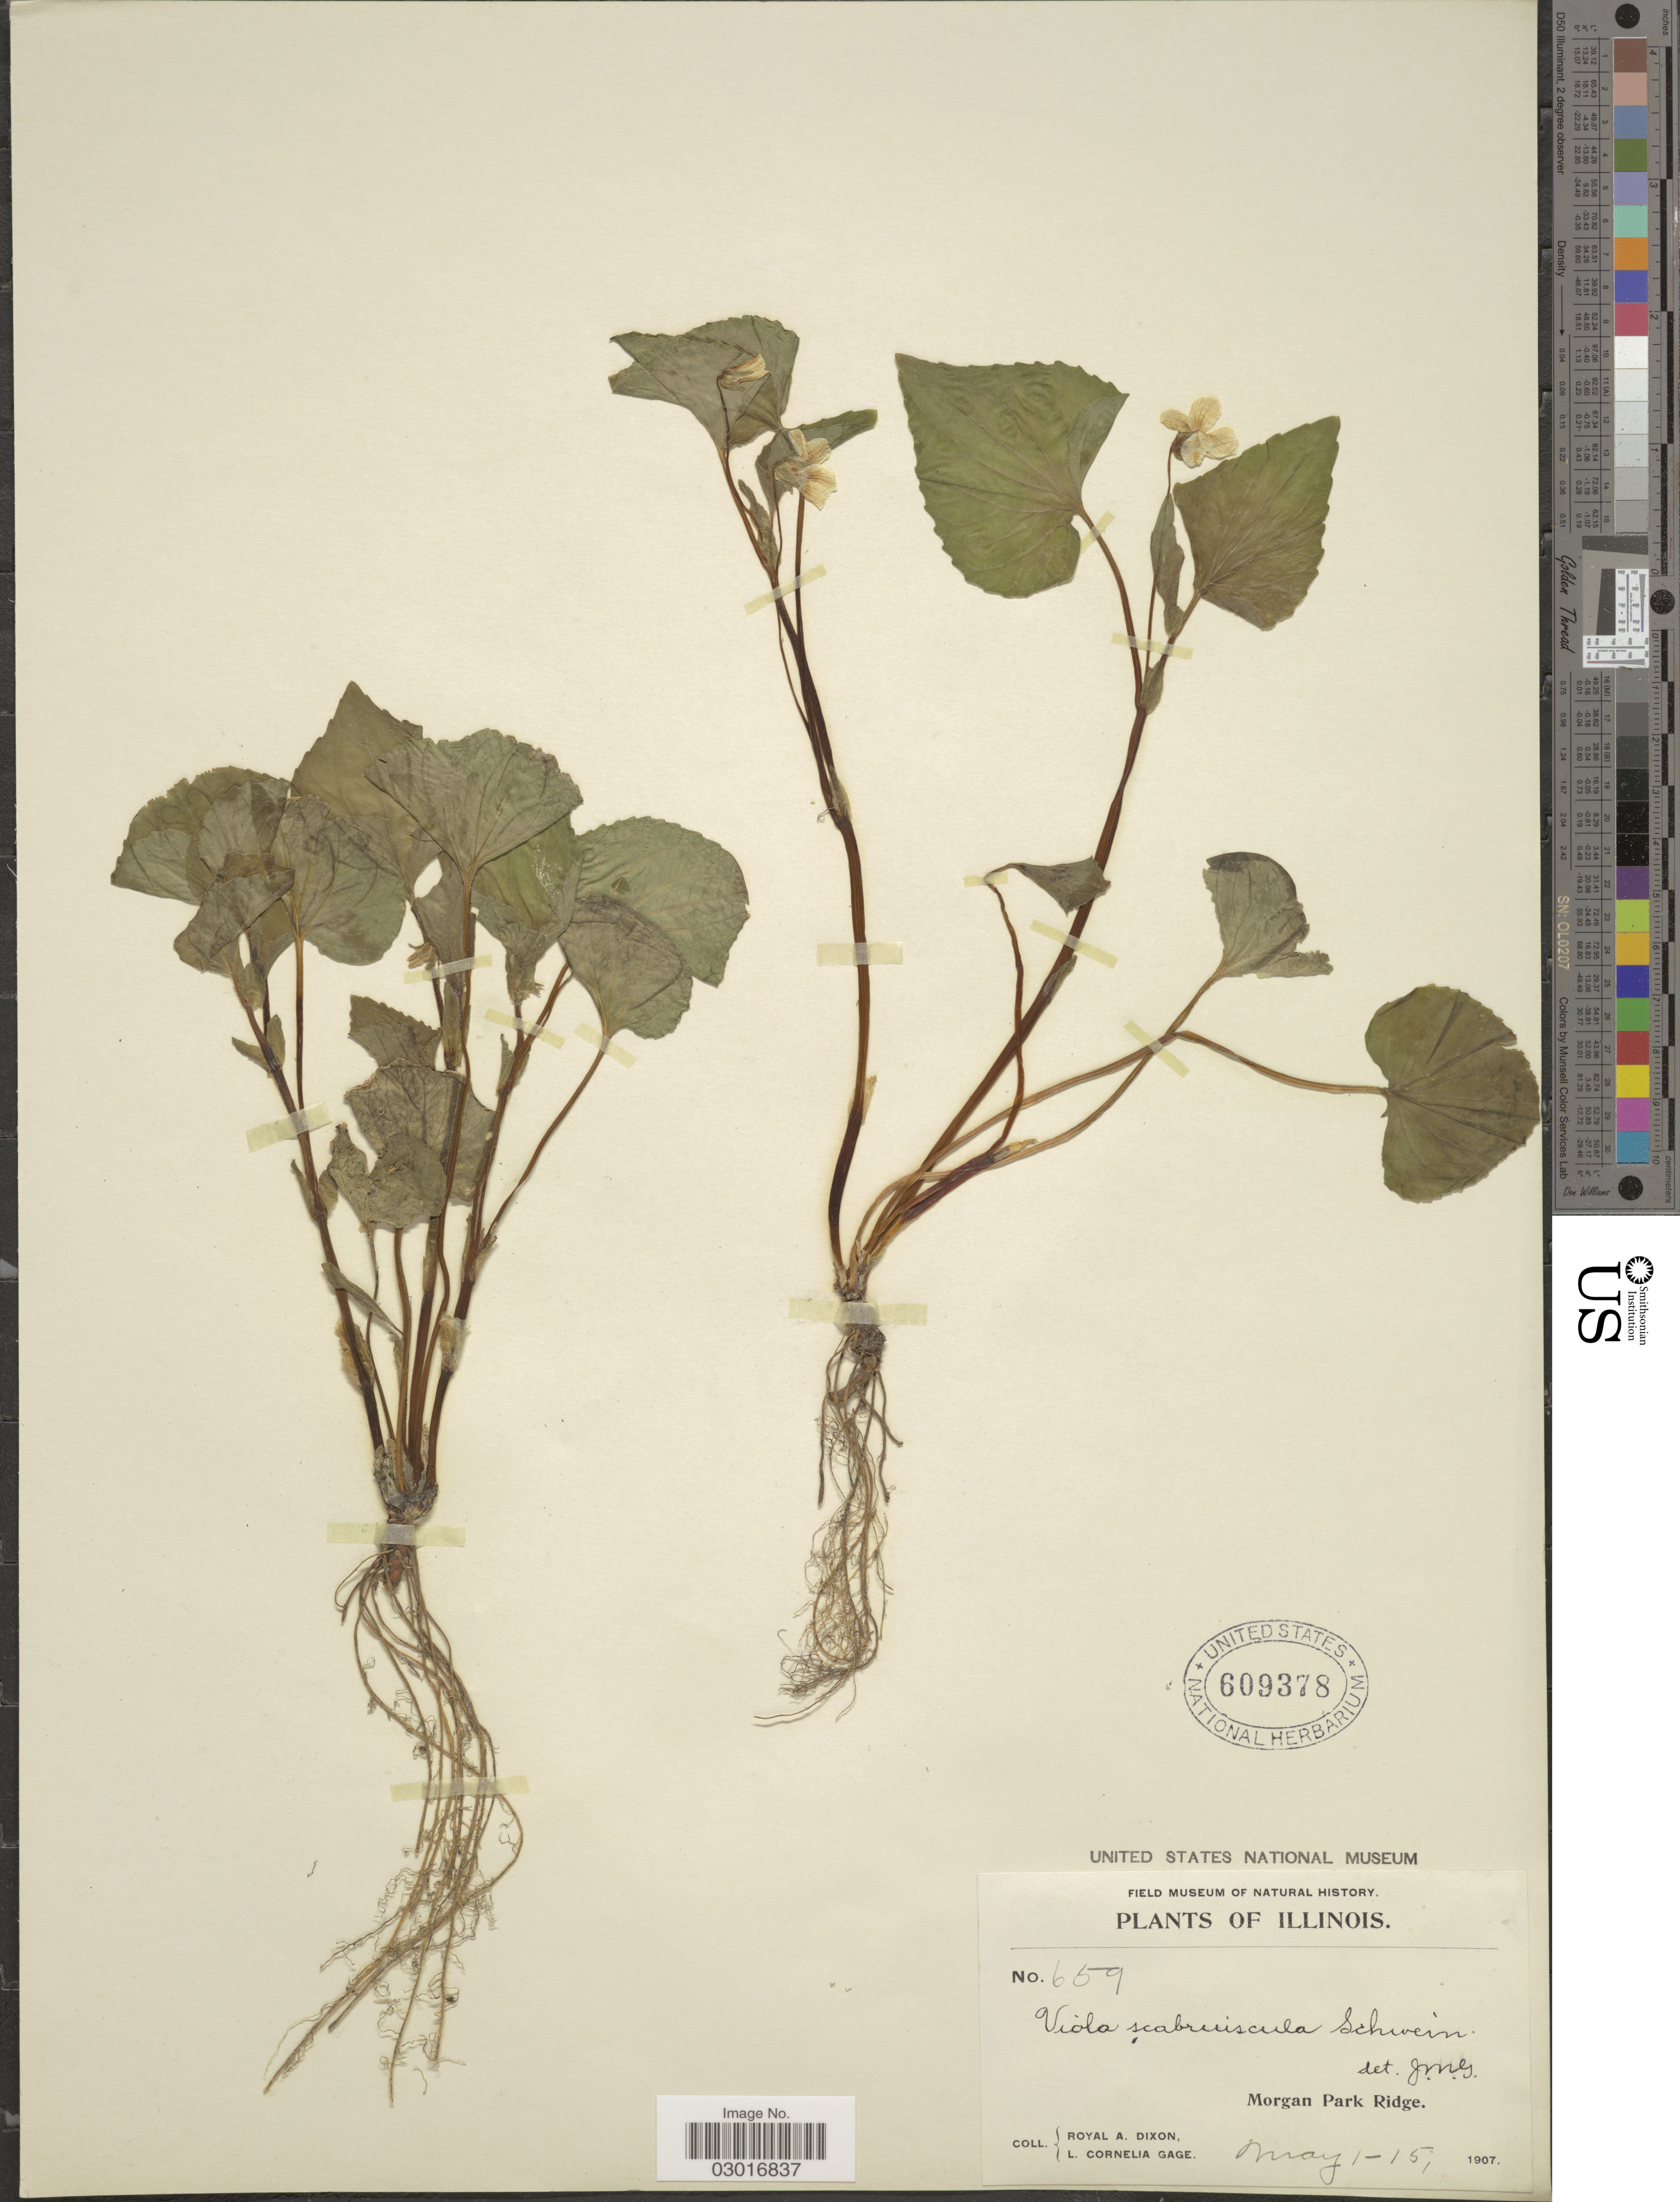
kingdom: Plantae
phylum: Tracheophyta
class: Magnoliopsida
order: Malpighiales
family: Violaceae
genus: Viola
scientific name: Viola scabriuscula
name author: (Torr. & A. Gray) Shafer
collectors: R. A. Dixon & L. Gage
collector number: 659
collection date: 1907-05-01/1907-05-15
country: United States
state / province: Illinois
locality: Morgan Park Ridge.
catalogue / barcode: US 609378